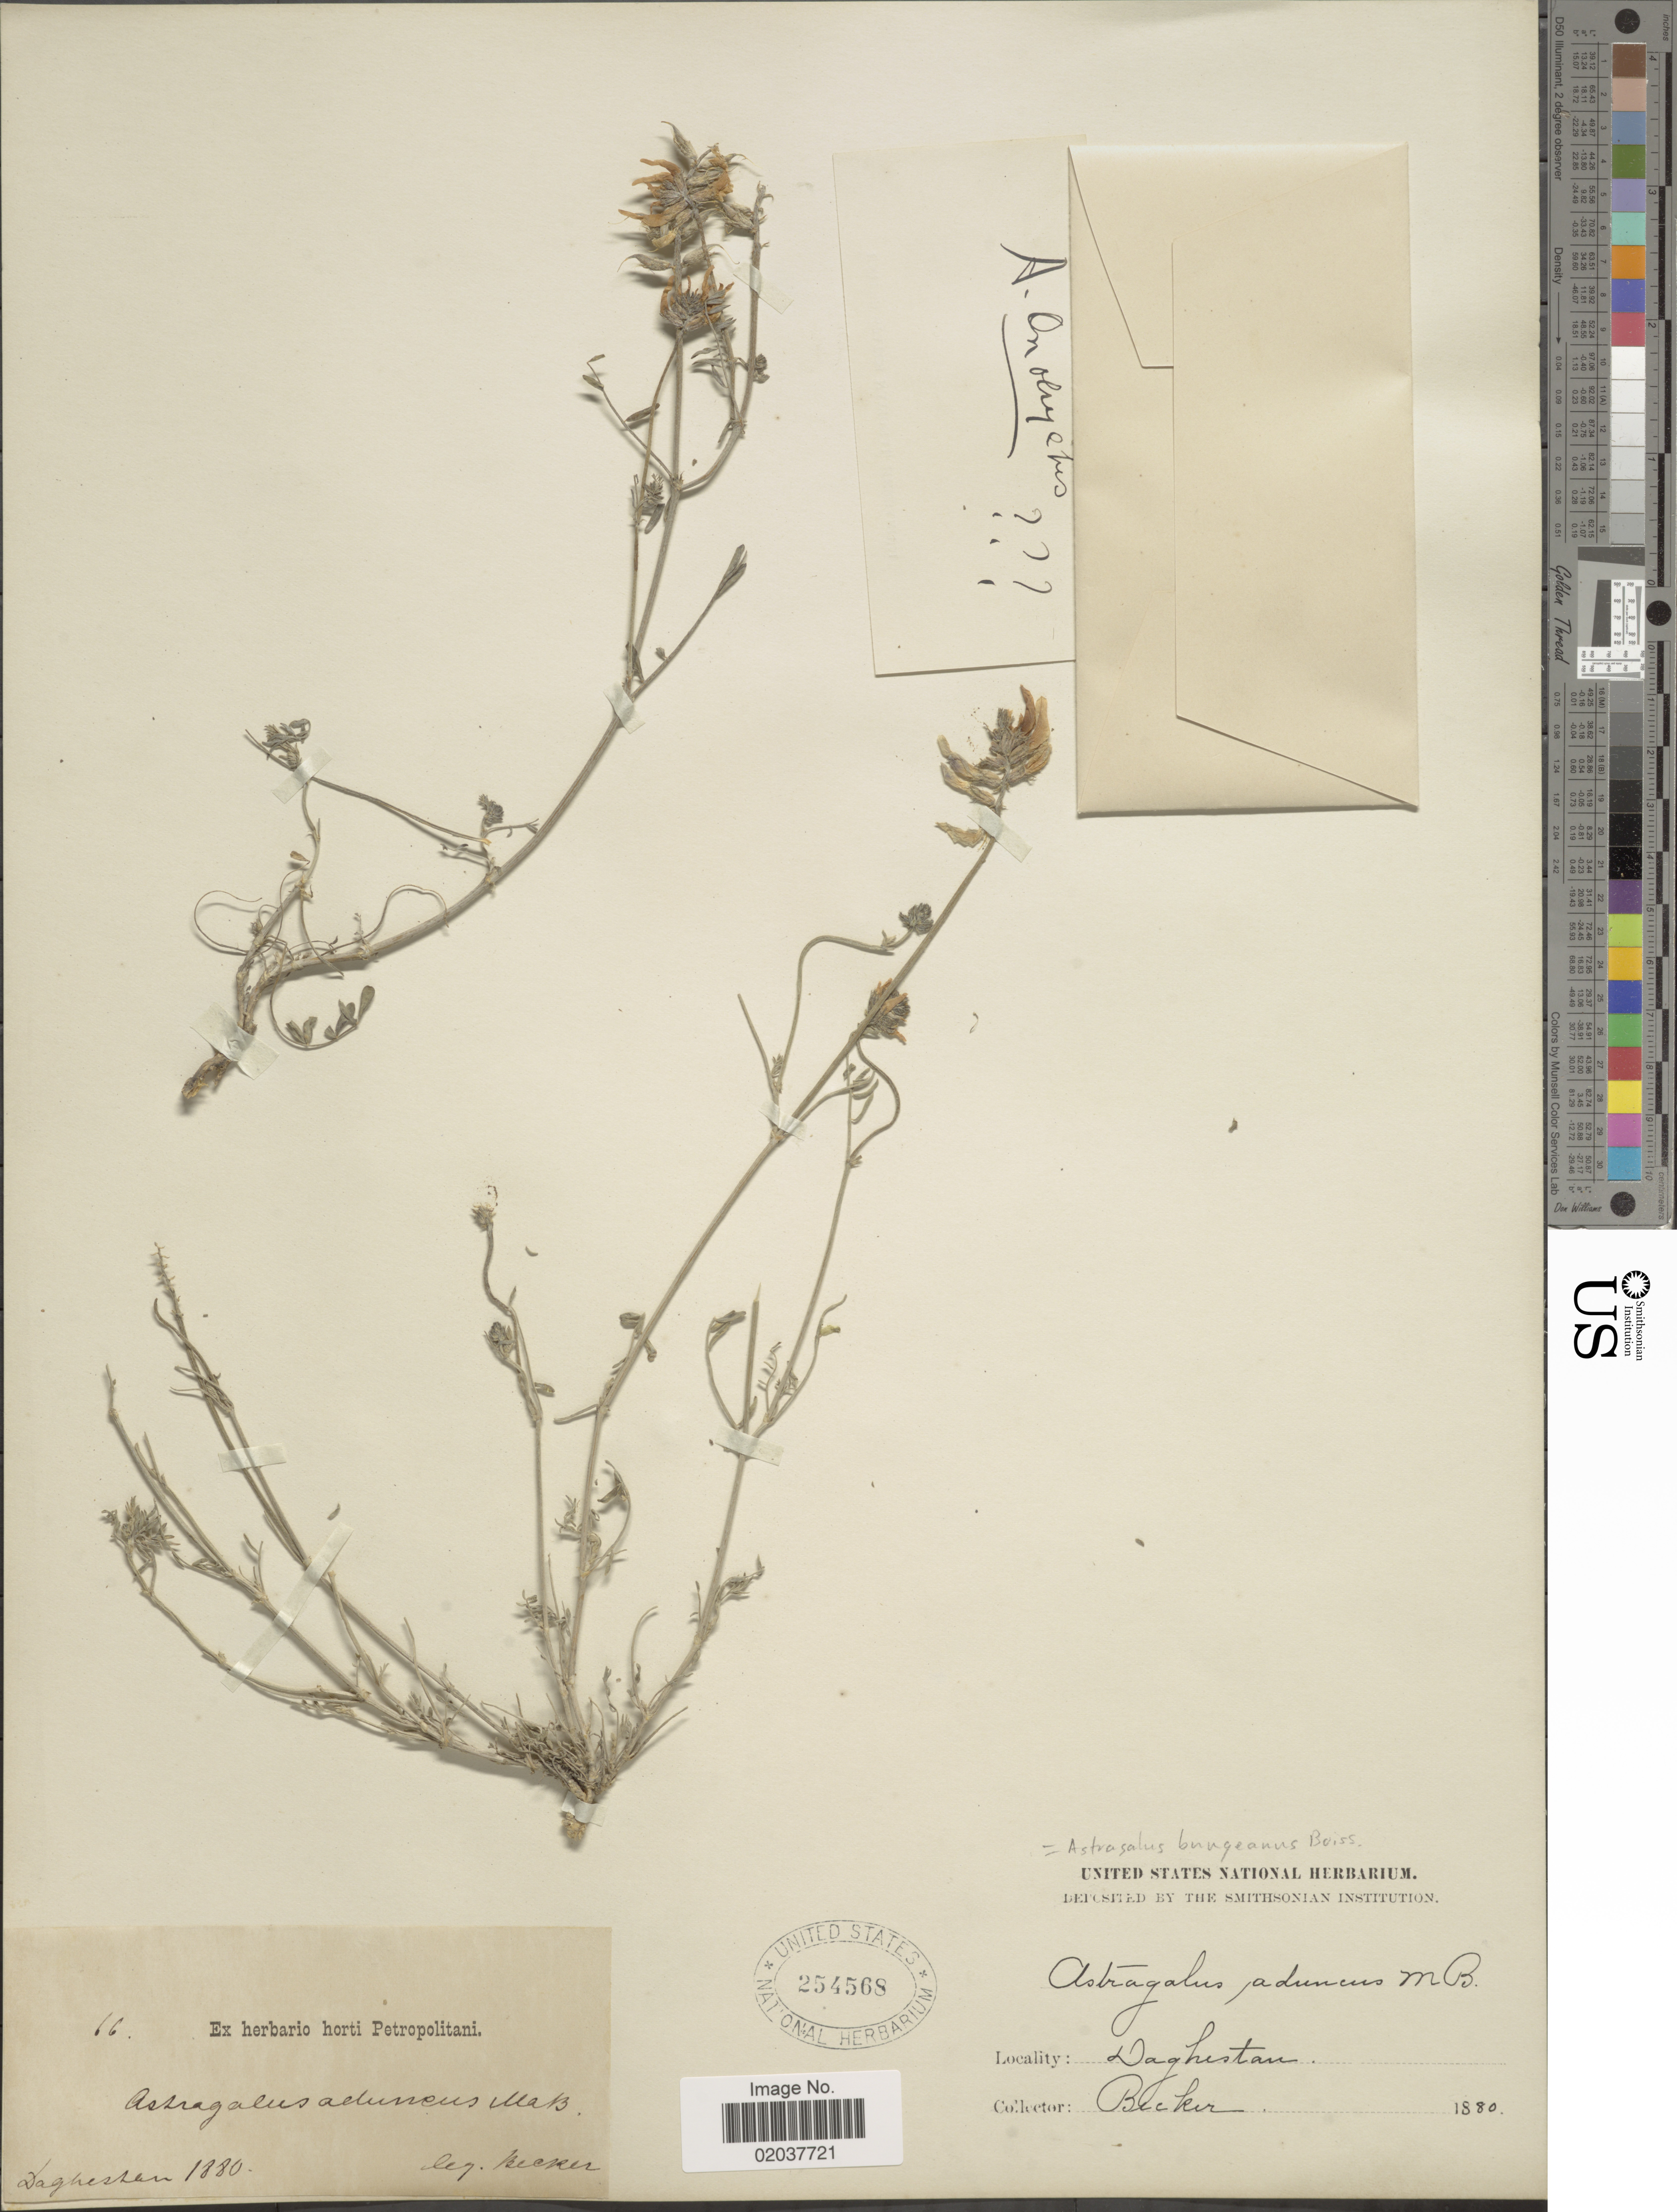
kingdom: Plantae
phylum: Tracheophyta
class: Magnoliopsida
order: Fabales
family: Fabaceae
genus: Astragalus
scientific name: Astragalus bungeanus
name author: Boiss.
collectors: -. Becker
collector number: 16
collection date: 1880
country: Russian Federation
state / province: Dagestan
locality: Daghestan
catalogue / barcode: US 254568